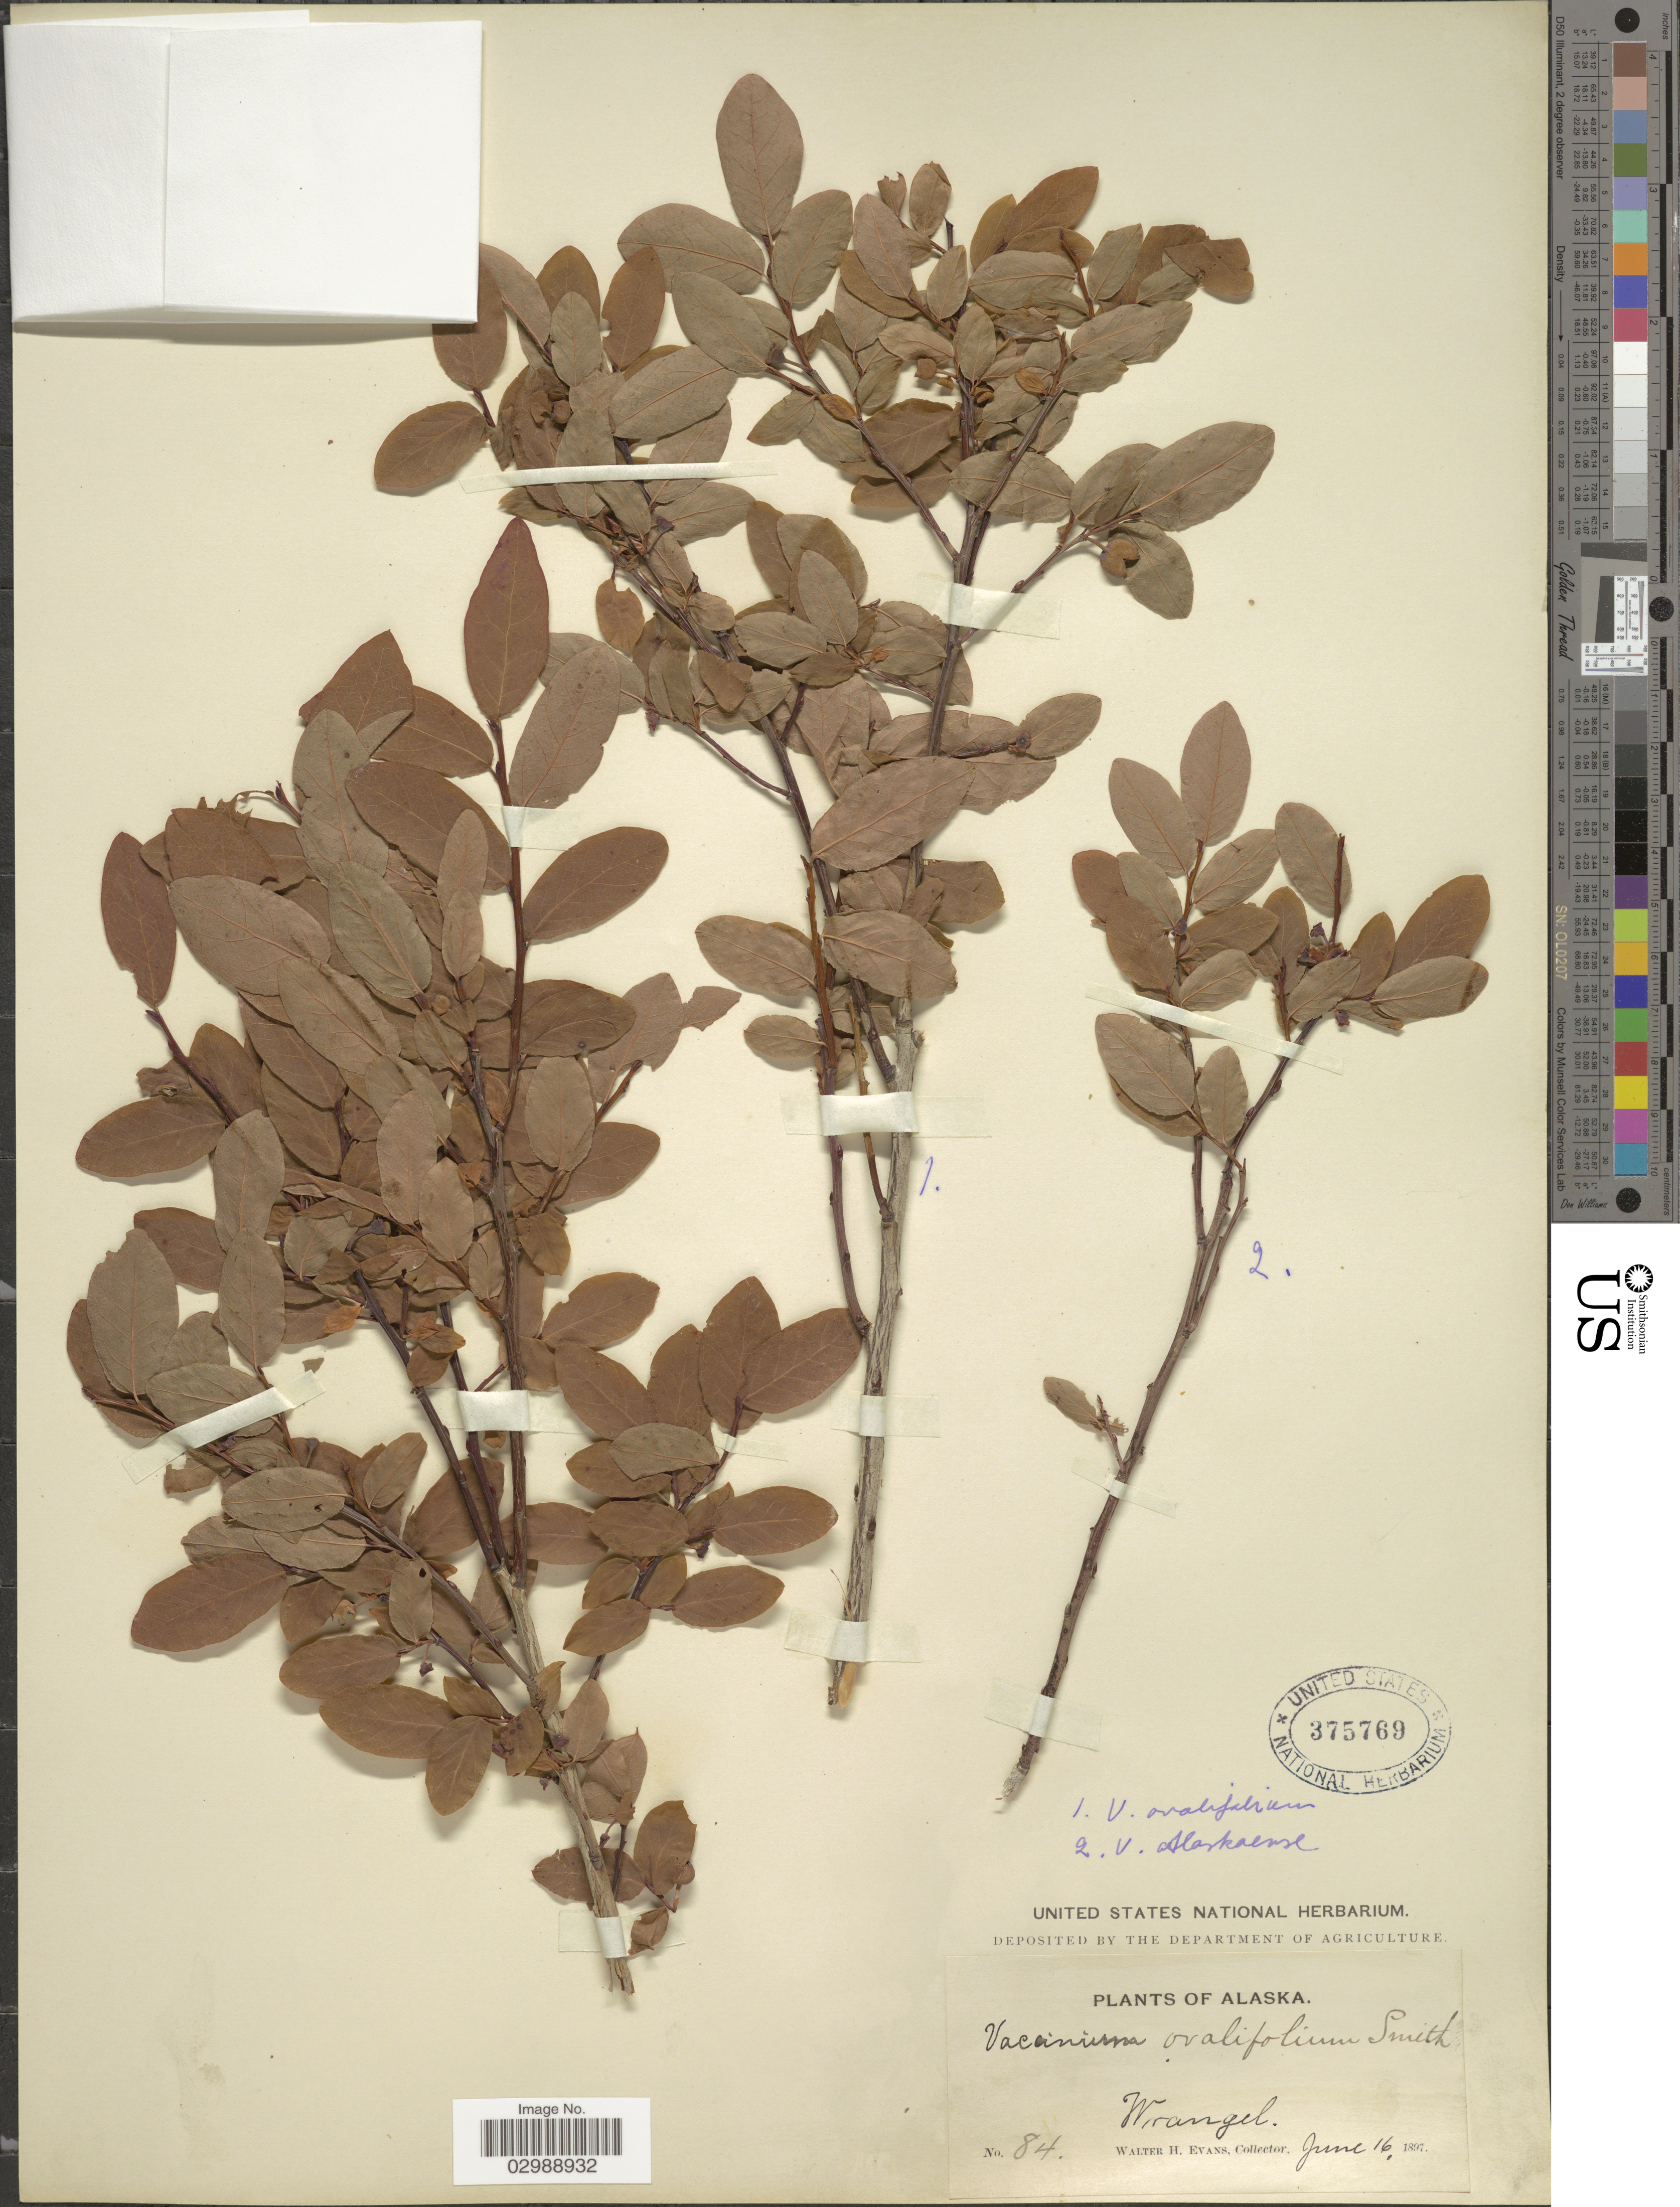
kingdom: Plantae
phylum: Tracheophyta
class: Magnoliopsida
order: Ericales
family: Ericaceae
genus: Vaccinium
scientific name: Vaccinium ovalifolium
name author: Sm.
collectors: W. H. Evans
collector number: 84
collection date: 1897-06-16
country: United States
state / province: Alaska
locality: Wrangell.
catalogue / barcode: US 375769